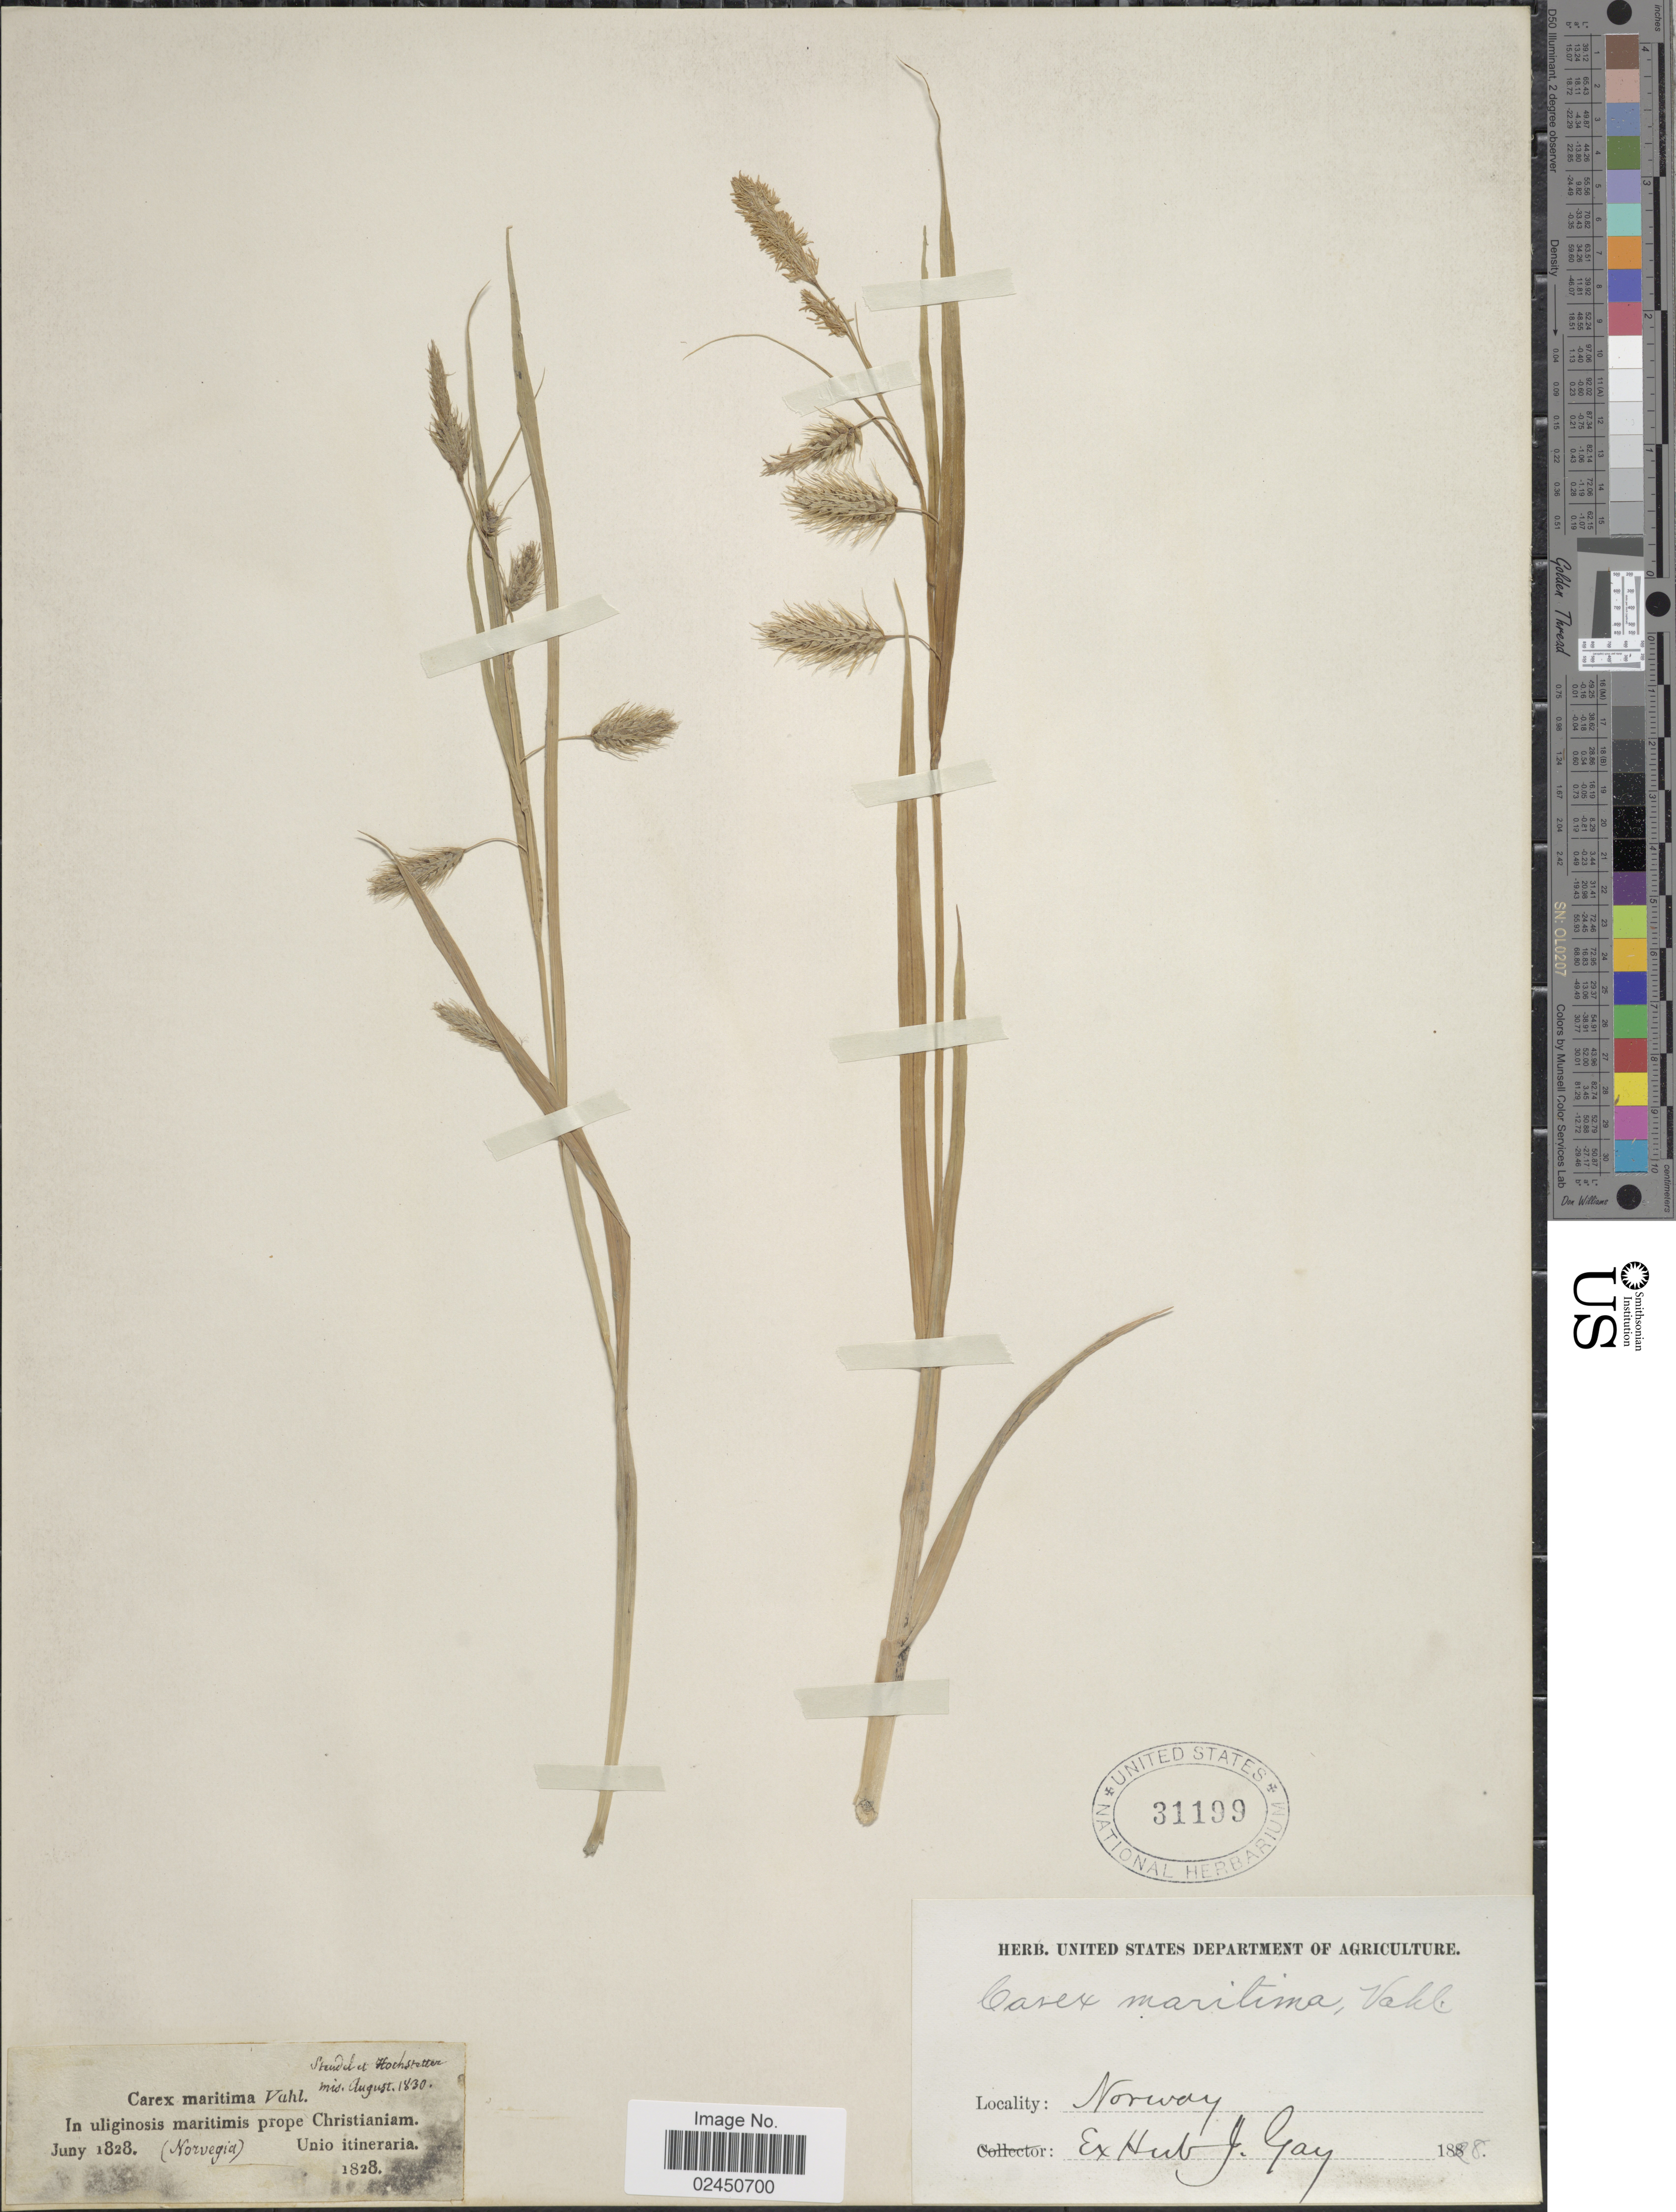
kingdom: Plantae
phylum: Tracheophyta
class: Liliopsida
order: Poales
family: Cyperaceae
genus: Carex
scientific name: Carex maritima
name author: Gunnerus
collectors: ex herb. J. Gay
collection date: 1828-06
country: Norway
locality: Prope Christianiam, Norvegia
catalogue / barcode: US 31199